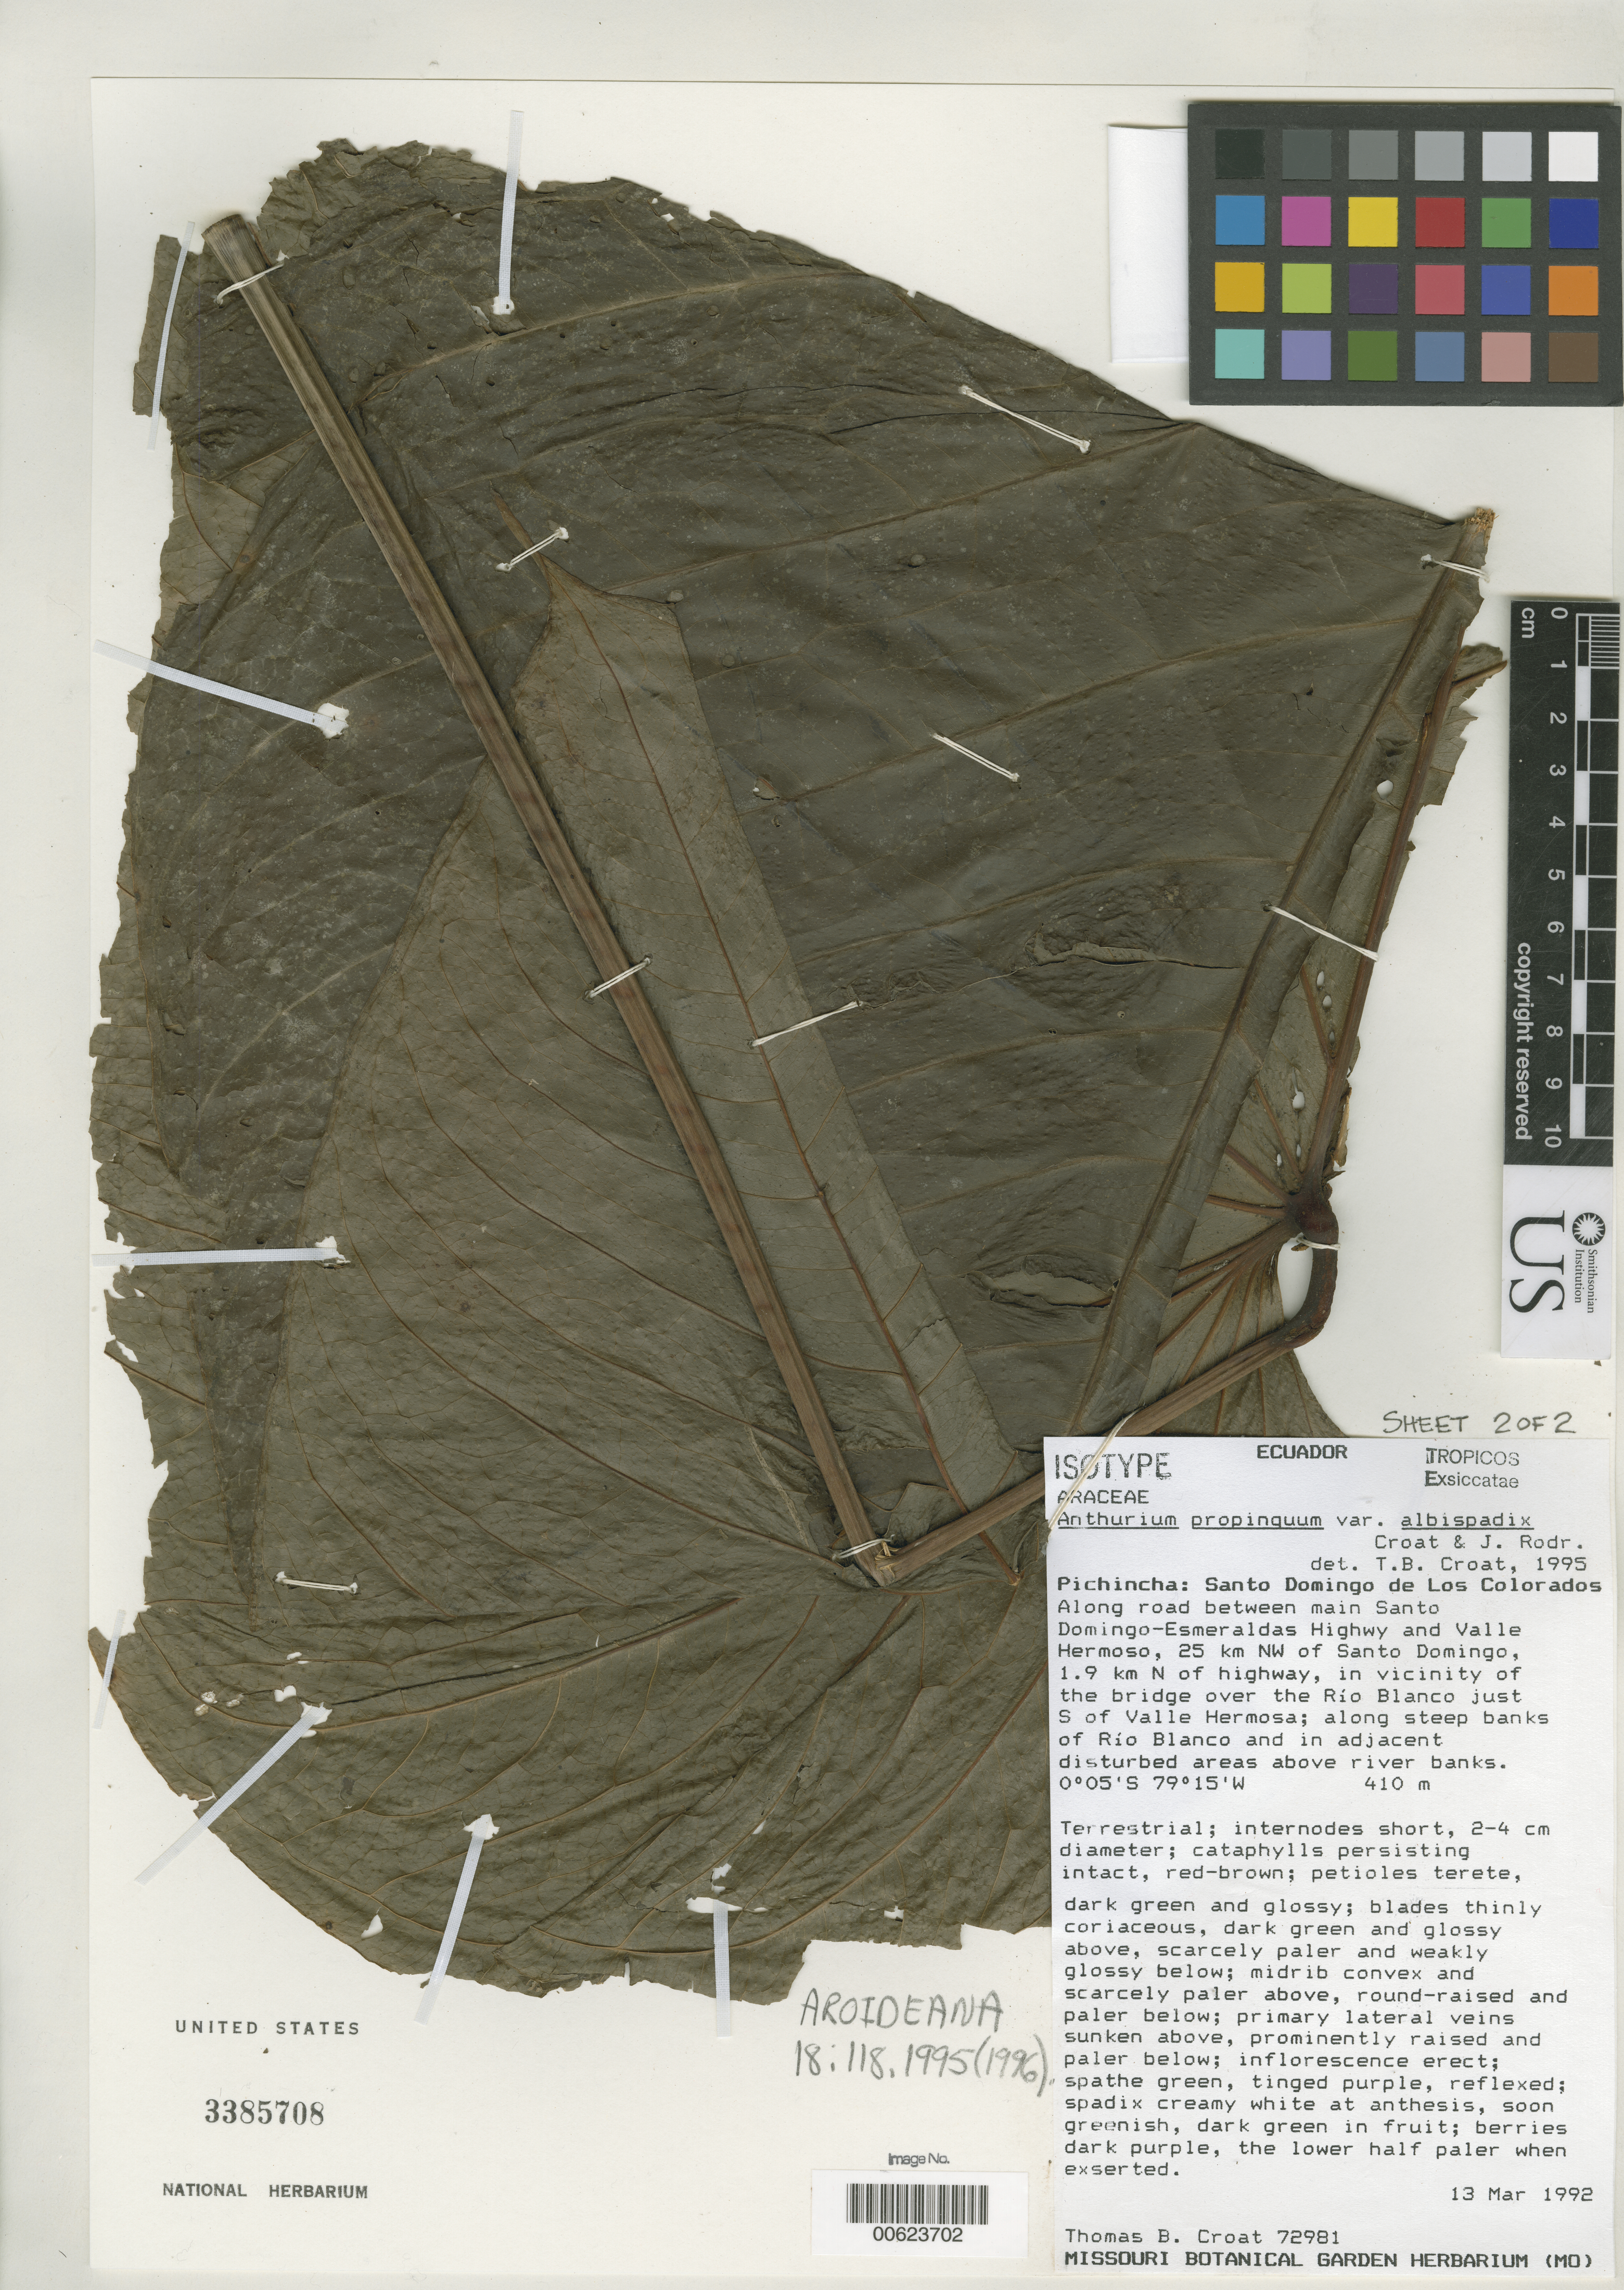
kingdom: Plantae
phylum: Tracheophyta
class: Liliopsida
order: Alismatales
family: Araceae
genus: Anthurium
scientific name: Anthurium propinquum var. albispadix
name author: Croat & J. Rodr.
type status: Isotype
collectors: T. B. Croat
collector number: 72981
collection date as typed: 13 Mar 1992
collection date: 1992-03-13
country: Ecuador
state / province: Pichincha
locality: Santo Domingo de Los Colorados, along road between main Santo Domingo - Esmeraldas Hwy & Valle Hermoso, 25 km NW of Santo Domingo.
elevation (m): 410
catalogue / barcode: US 3385708